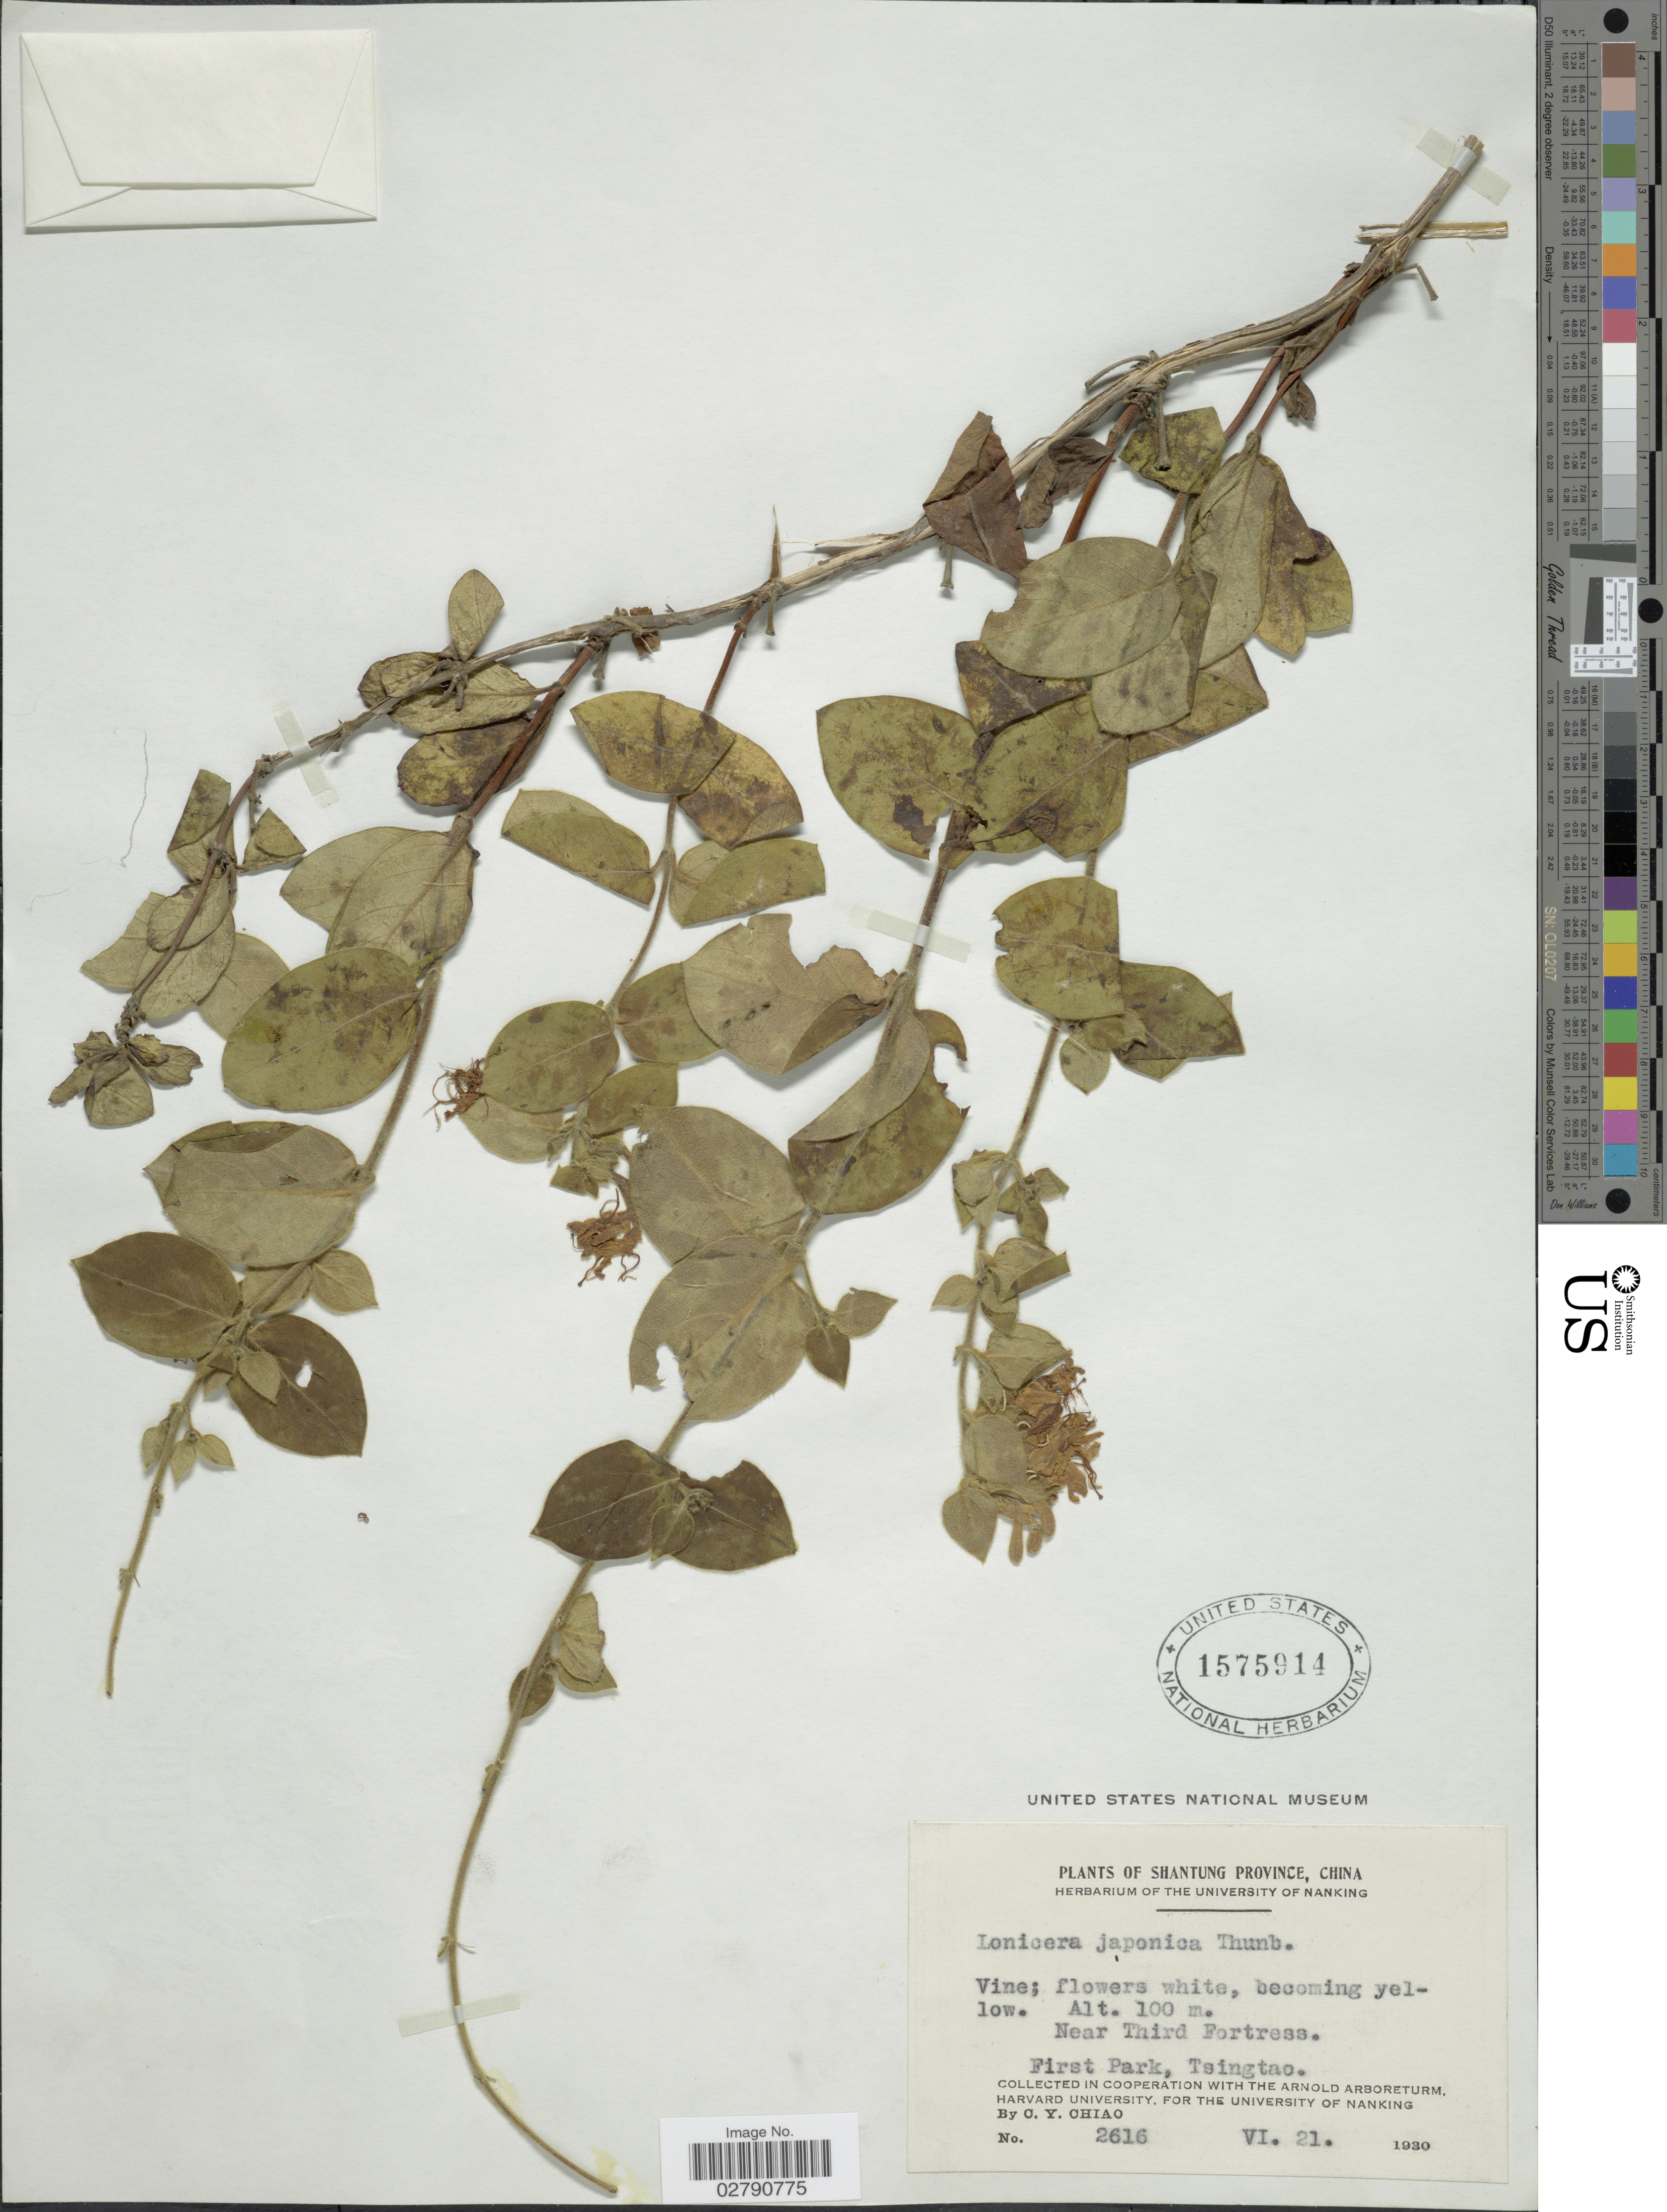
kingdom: Plantae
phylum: Tracheophyta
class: Magnoliopsida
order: Dipsacales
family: Caprifoliaceae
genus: Lonicera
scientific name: Lonicera japonica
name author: Thunb.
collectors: C. Y. Chiao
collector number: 2616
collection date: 1930-06-21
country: China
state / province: Shandong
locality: Shantung Province. Near Third Fortress. First Park, Tsingtao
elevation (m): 100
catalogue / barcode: US 1575914